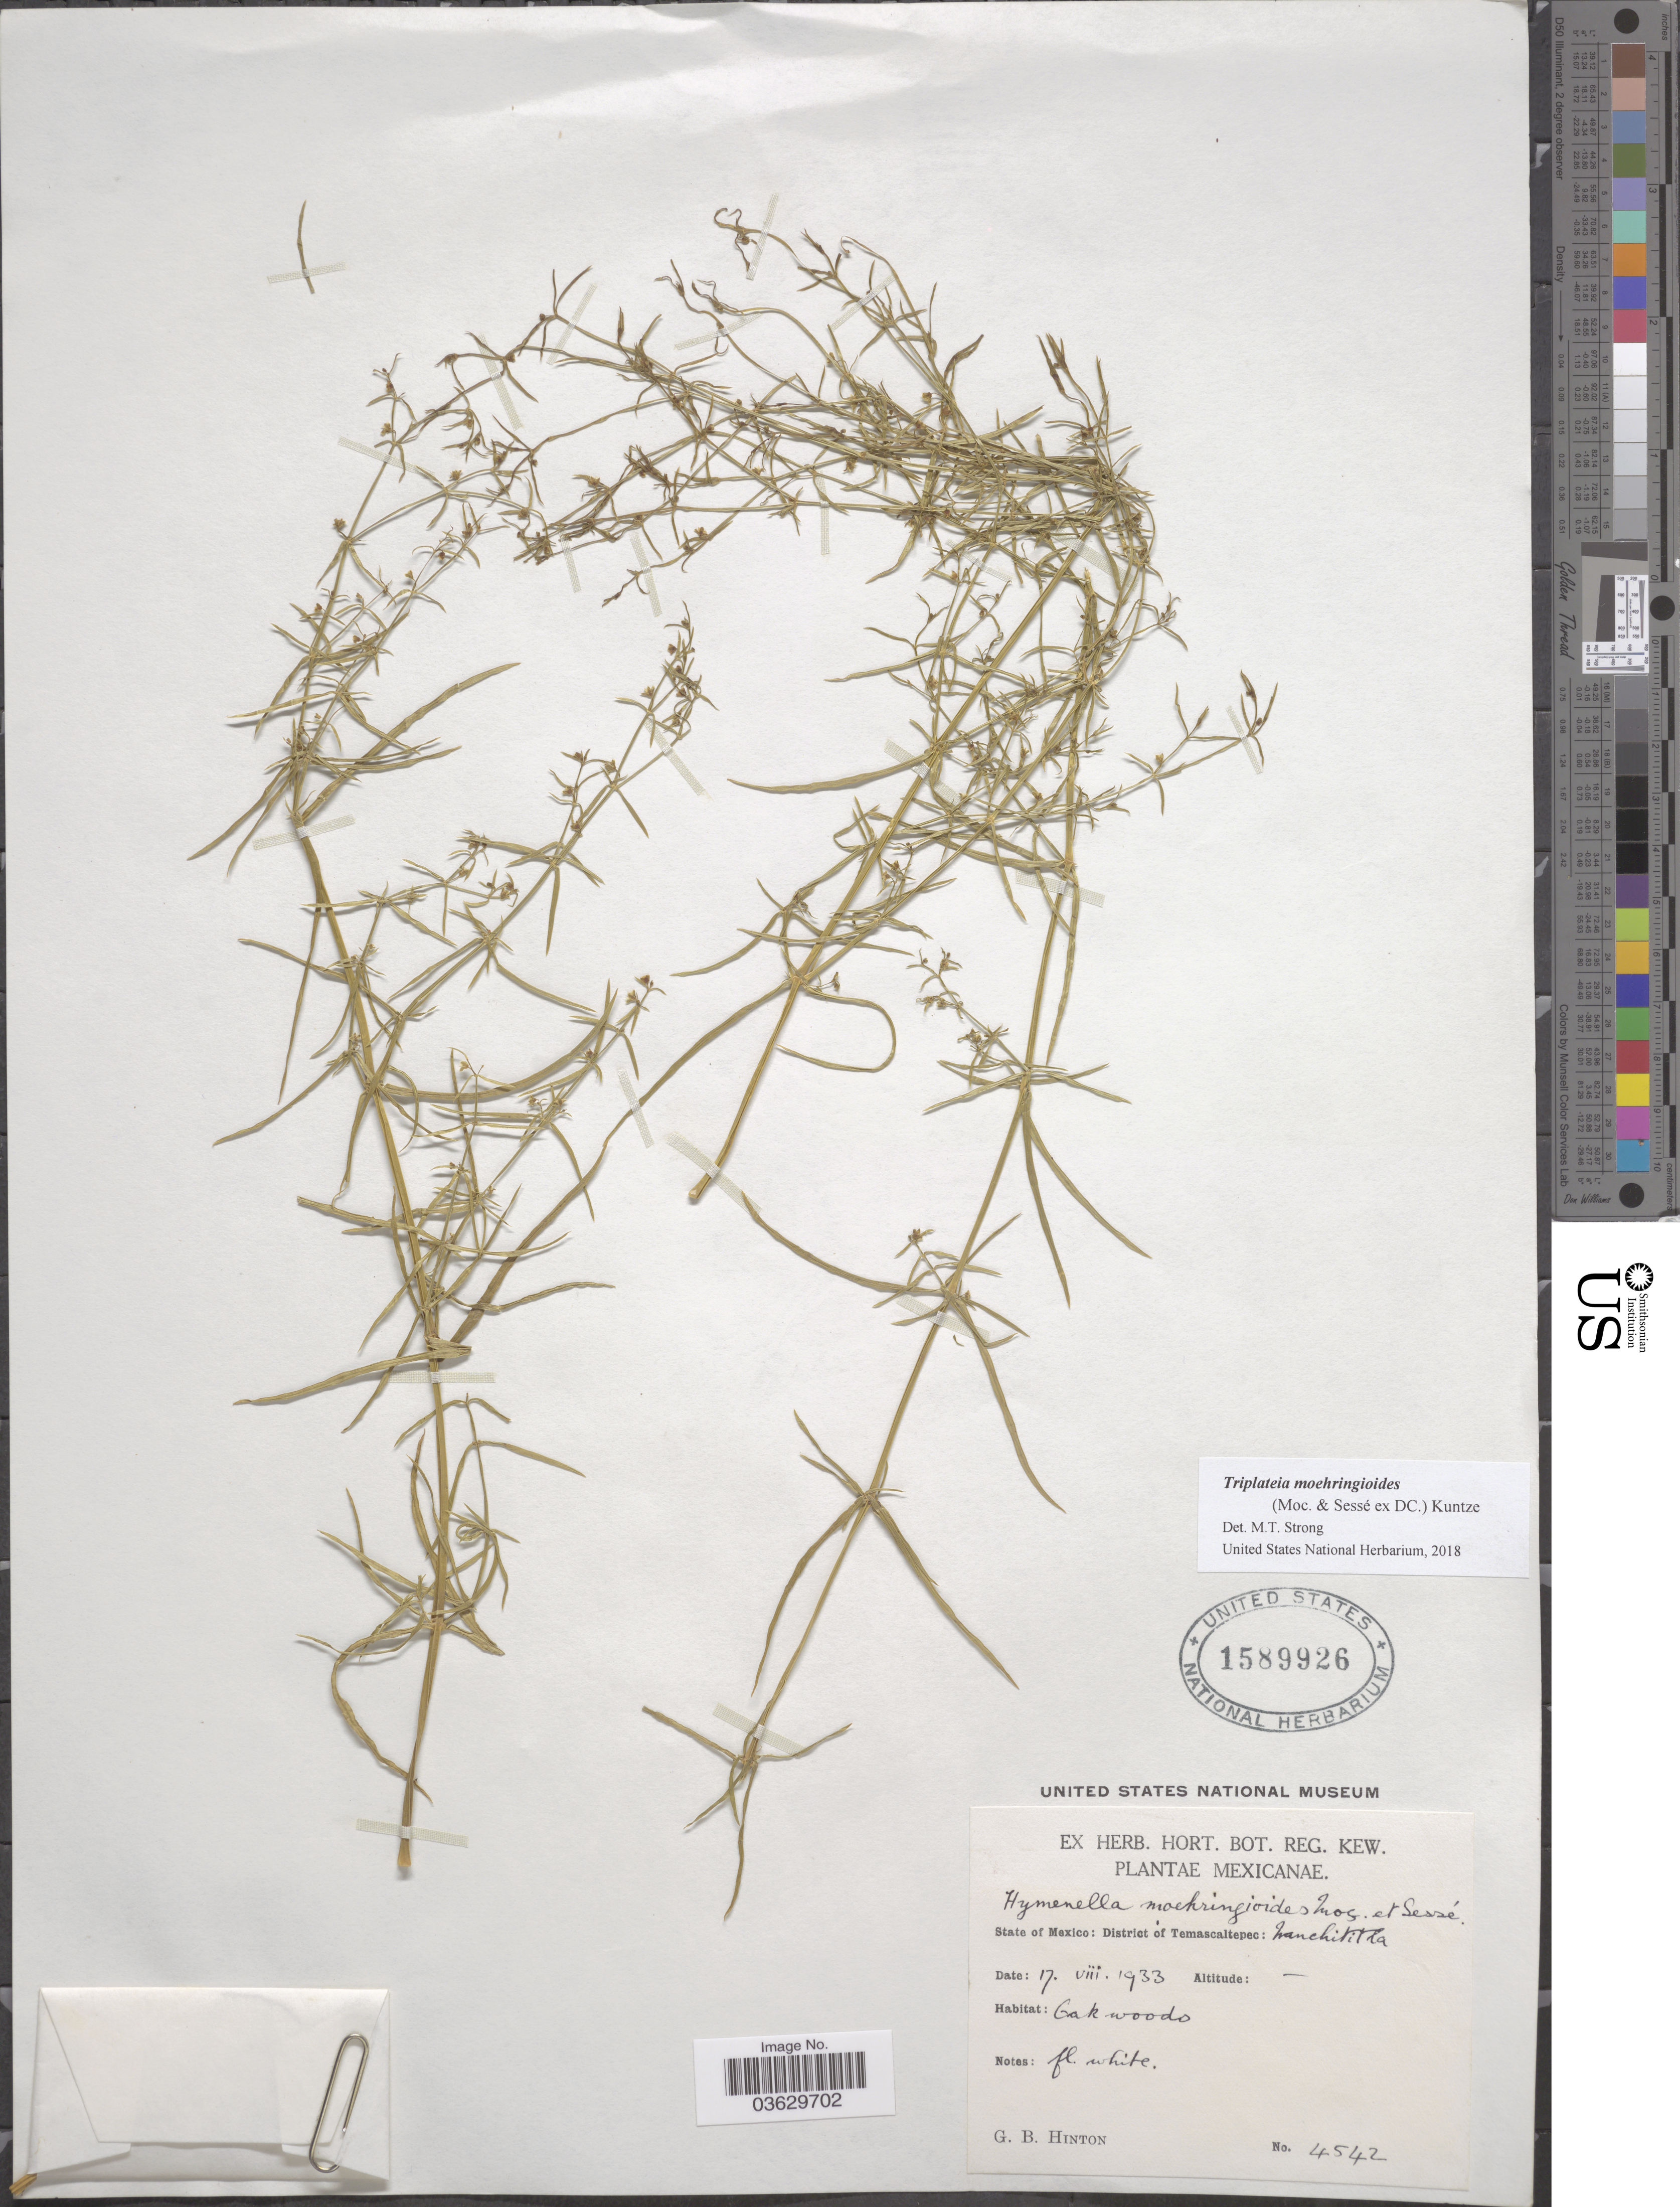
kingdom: Plantae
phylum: Tracheophyta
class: Magnoliopsida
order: Caryophyllales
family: Caryophyllaceae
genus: Triplateia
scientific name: Triplateia moehringiodes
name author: (DC.) Kuntze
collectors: G. B. Hinton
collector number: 4542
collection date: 1933-08-17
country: Mexico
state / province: México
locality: District of Temascaltepec: Nanchititla.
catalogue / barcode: US 1589926